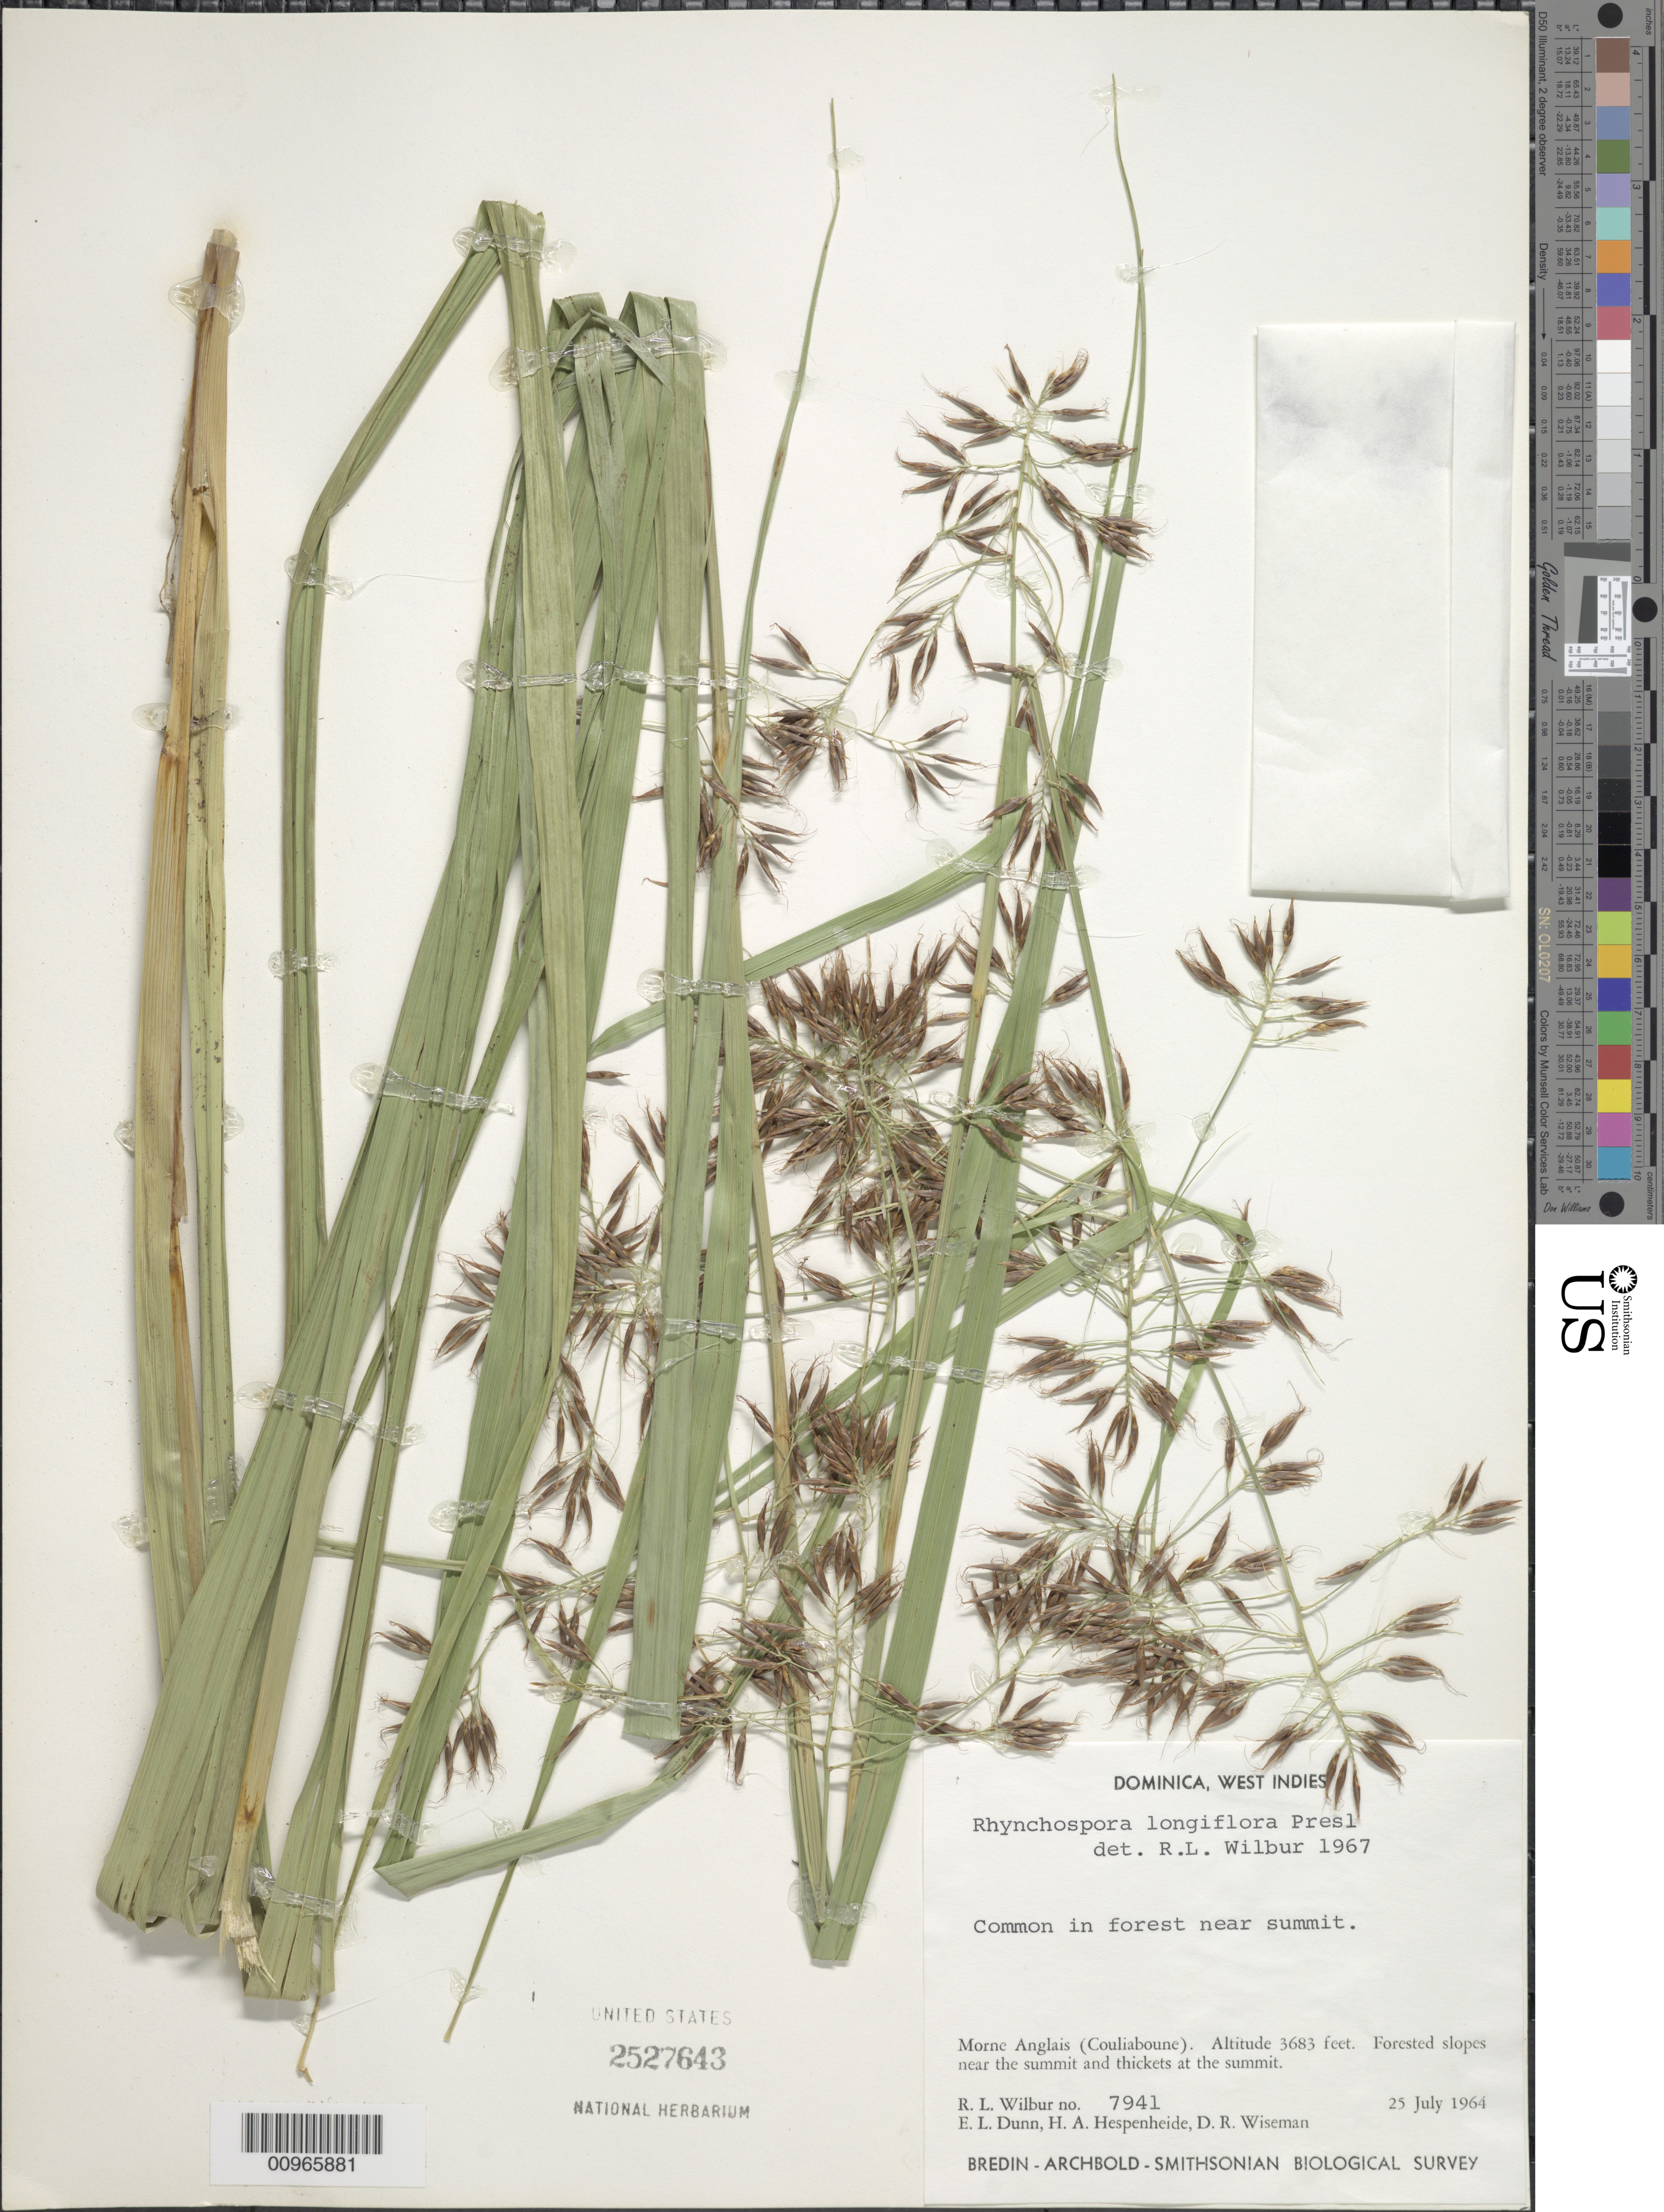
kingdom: Plantae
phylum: Tracheophyta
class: Liliopsida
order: Poales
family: Cyperaceae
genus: Rhynchospora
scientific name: Rhynchospora longiflora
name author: C. Presl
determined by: Wilbur, R. L.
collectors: R. L. Wilbur, E. Dunn, H. A. Hespenheide & D. R. Wiseman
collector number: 7941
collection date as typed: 25 Jul 1964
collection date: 1964-07-25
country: Dominica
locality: Morne Anglais (Couliaboune), forested slopes near the summit and thickets at the summit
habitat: In forest near summit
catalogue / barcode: US 2527643